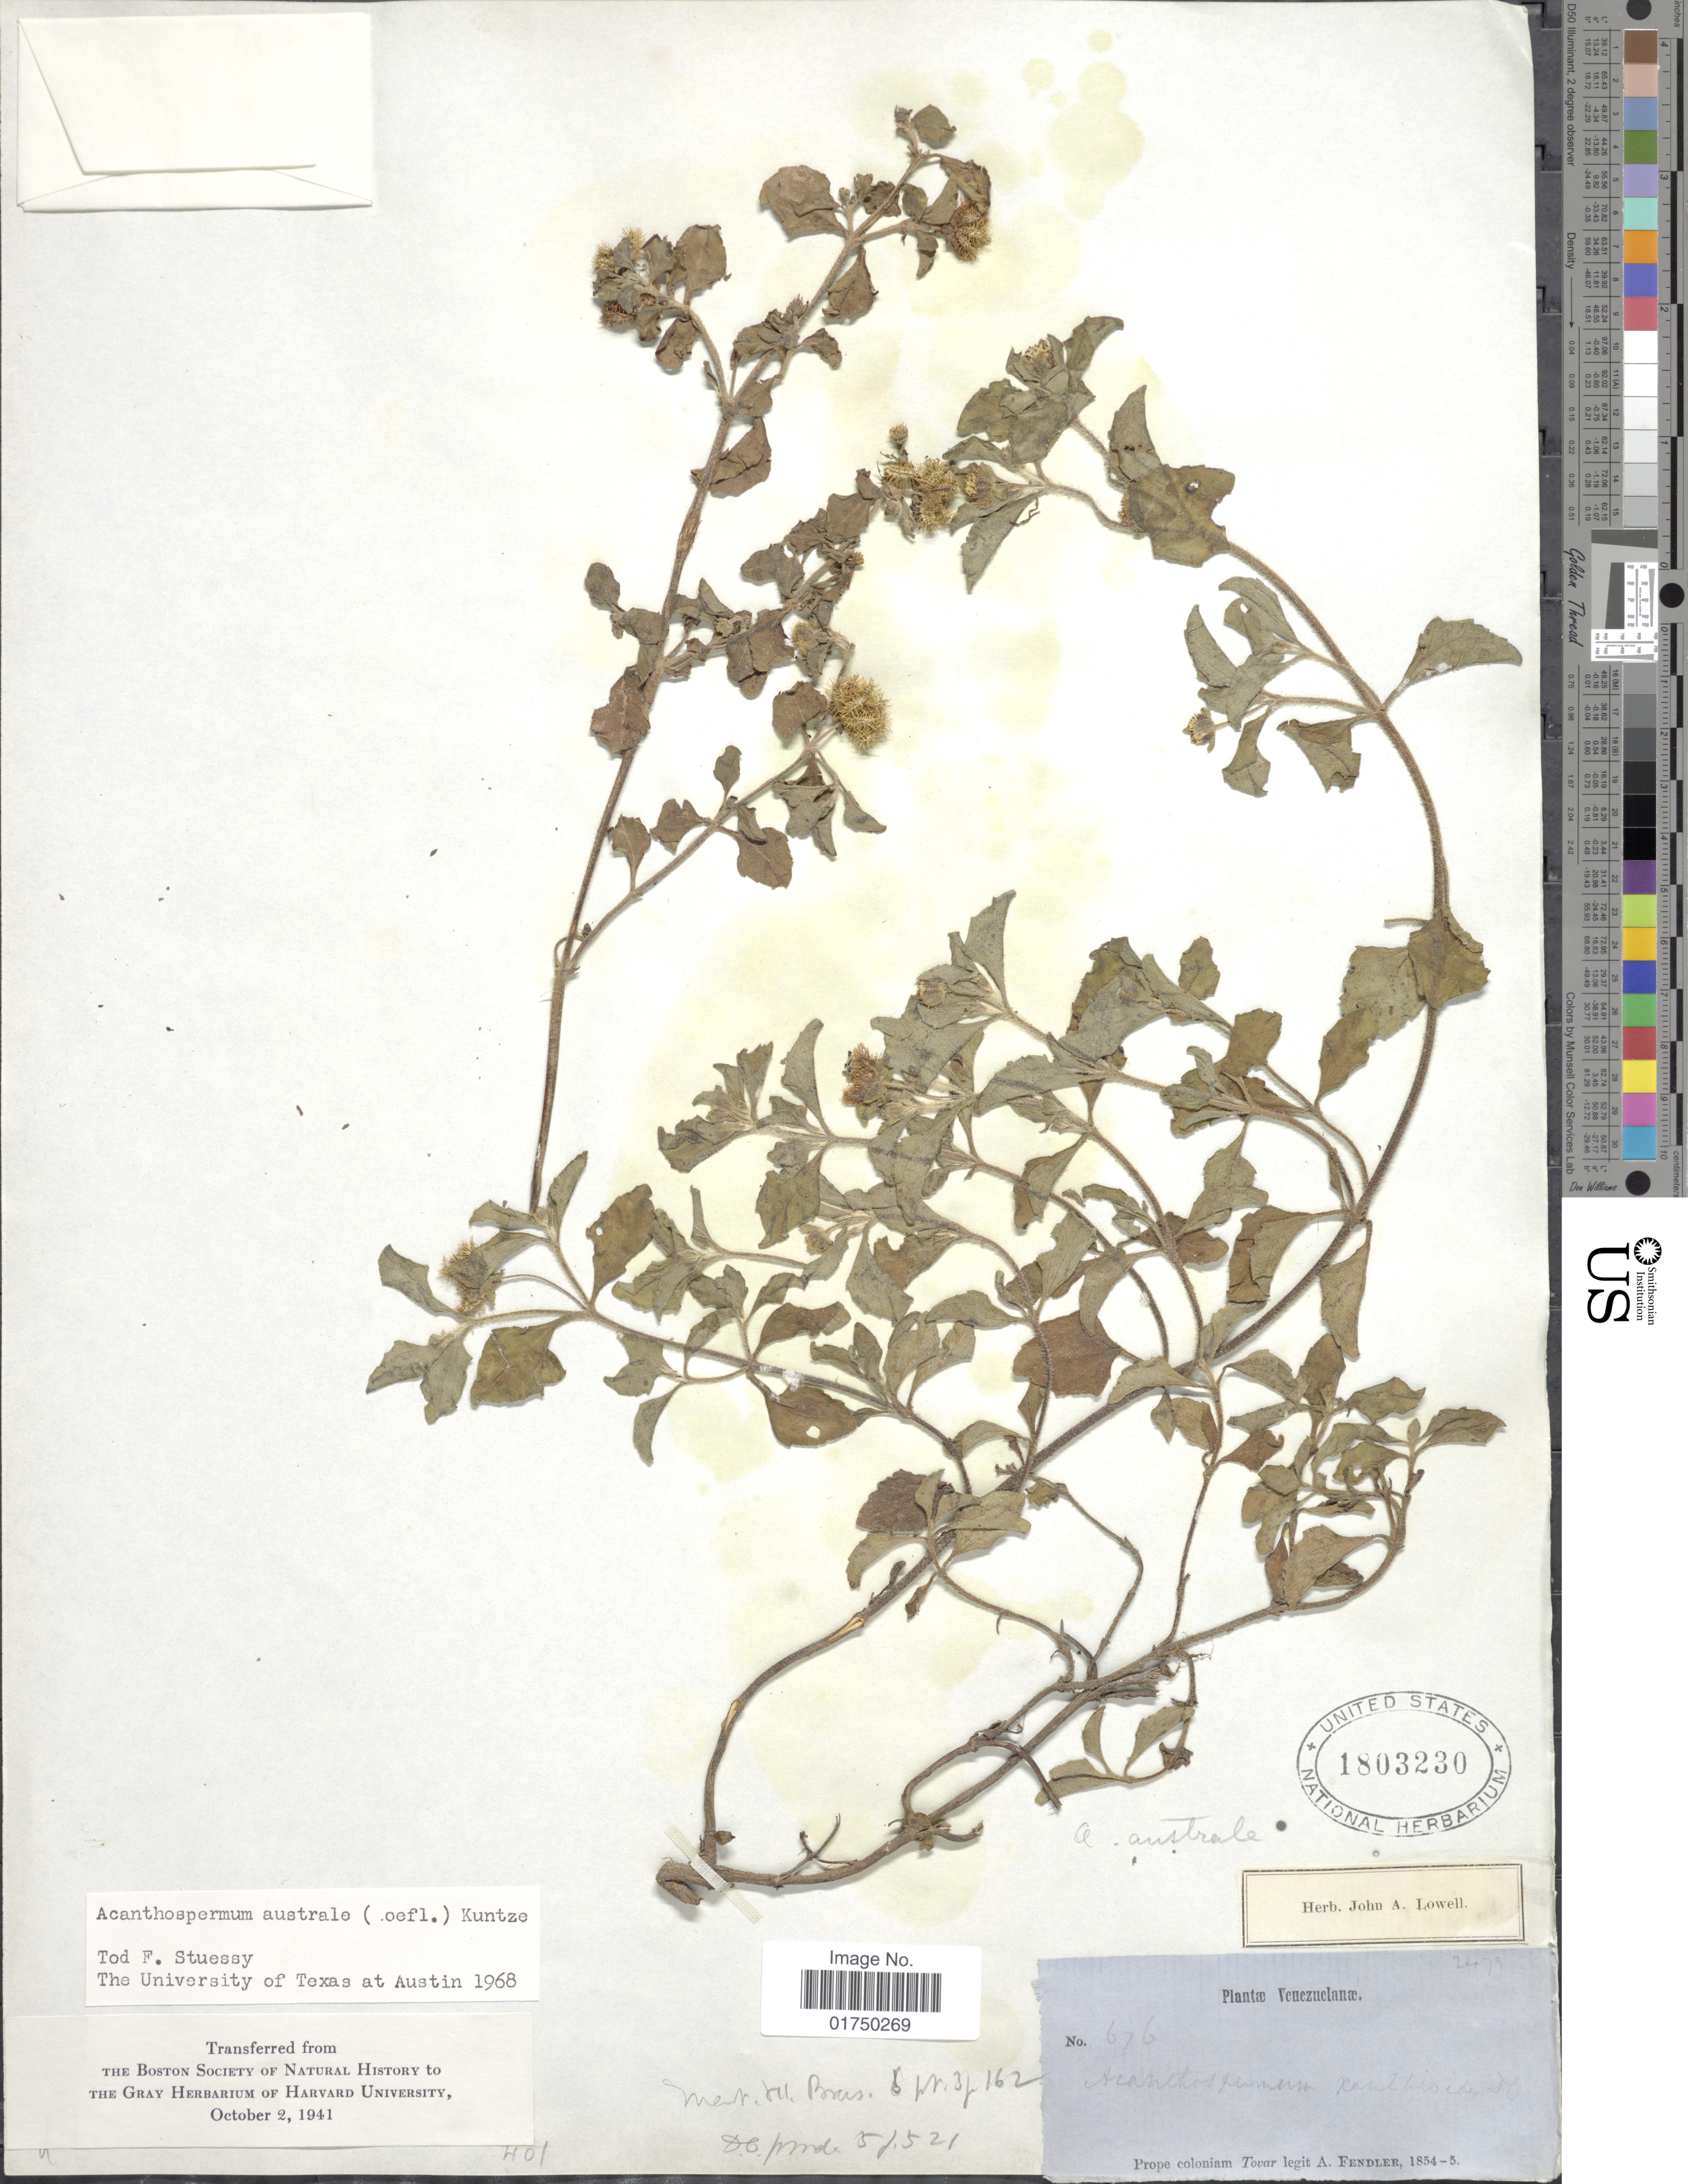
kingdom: Plantae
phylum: Tracheophyta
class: Magnoliopsida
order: Asterales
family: Asteraceae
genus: Acanthospermum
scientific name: Acanthospermum australe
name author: (Loefl.) Kuntze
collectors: A. Fendler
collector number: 676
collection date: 1854/1855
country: Venezuela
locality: Prope coloniam Tovar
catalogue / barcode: US 1803230